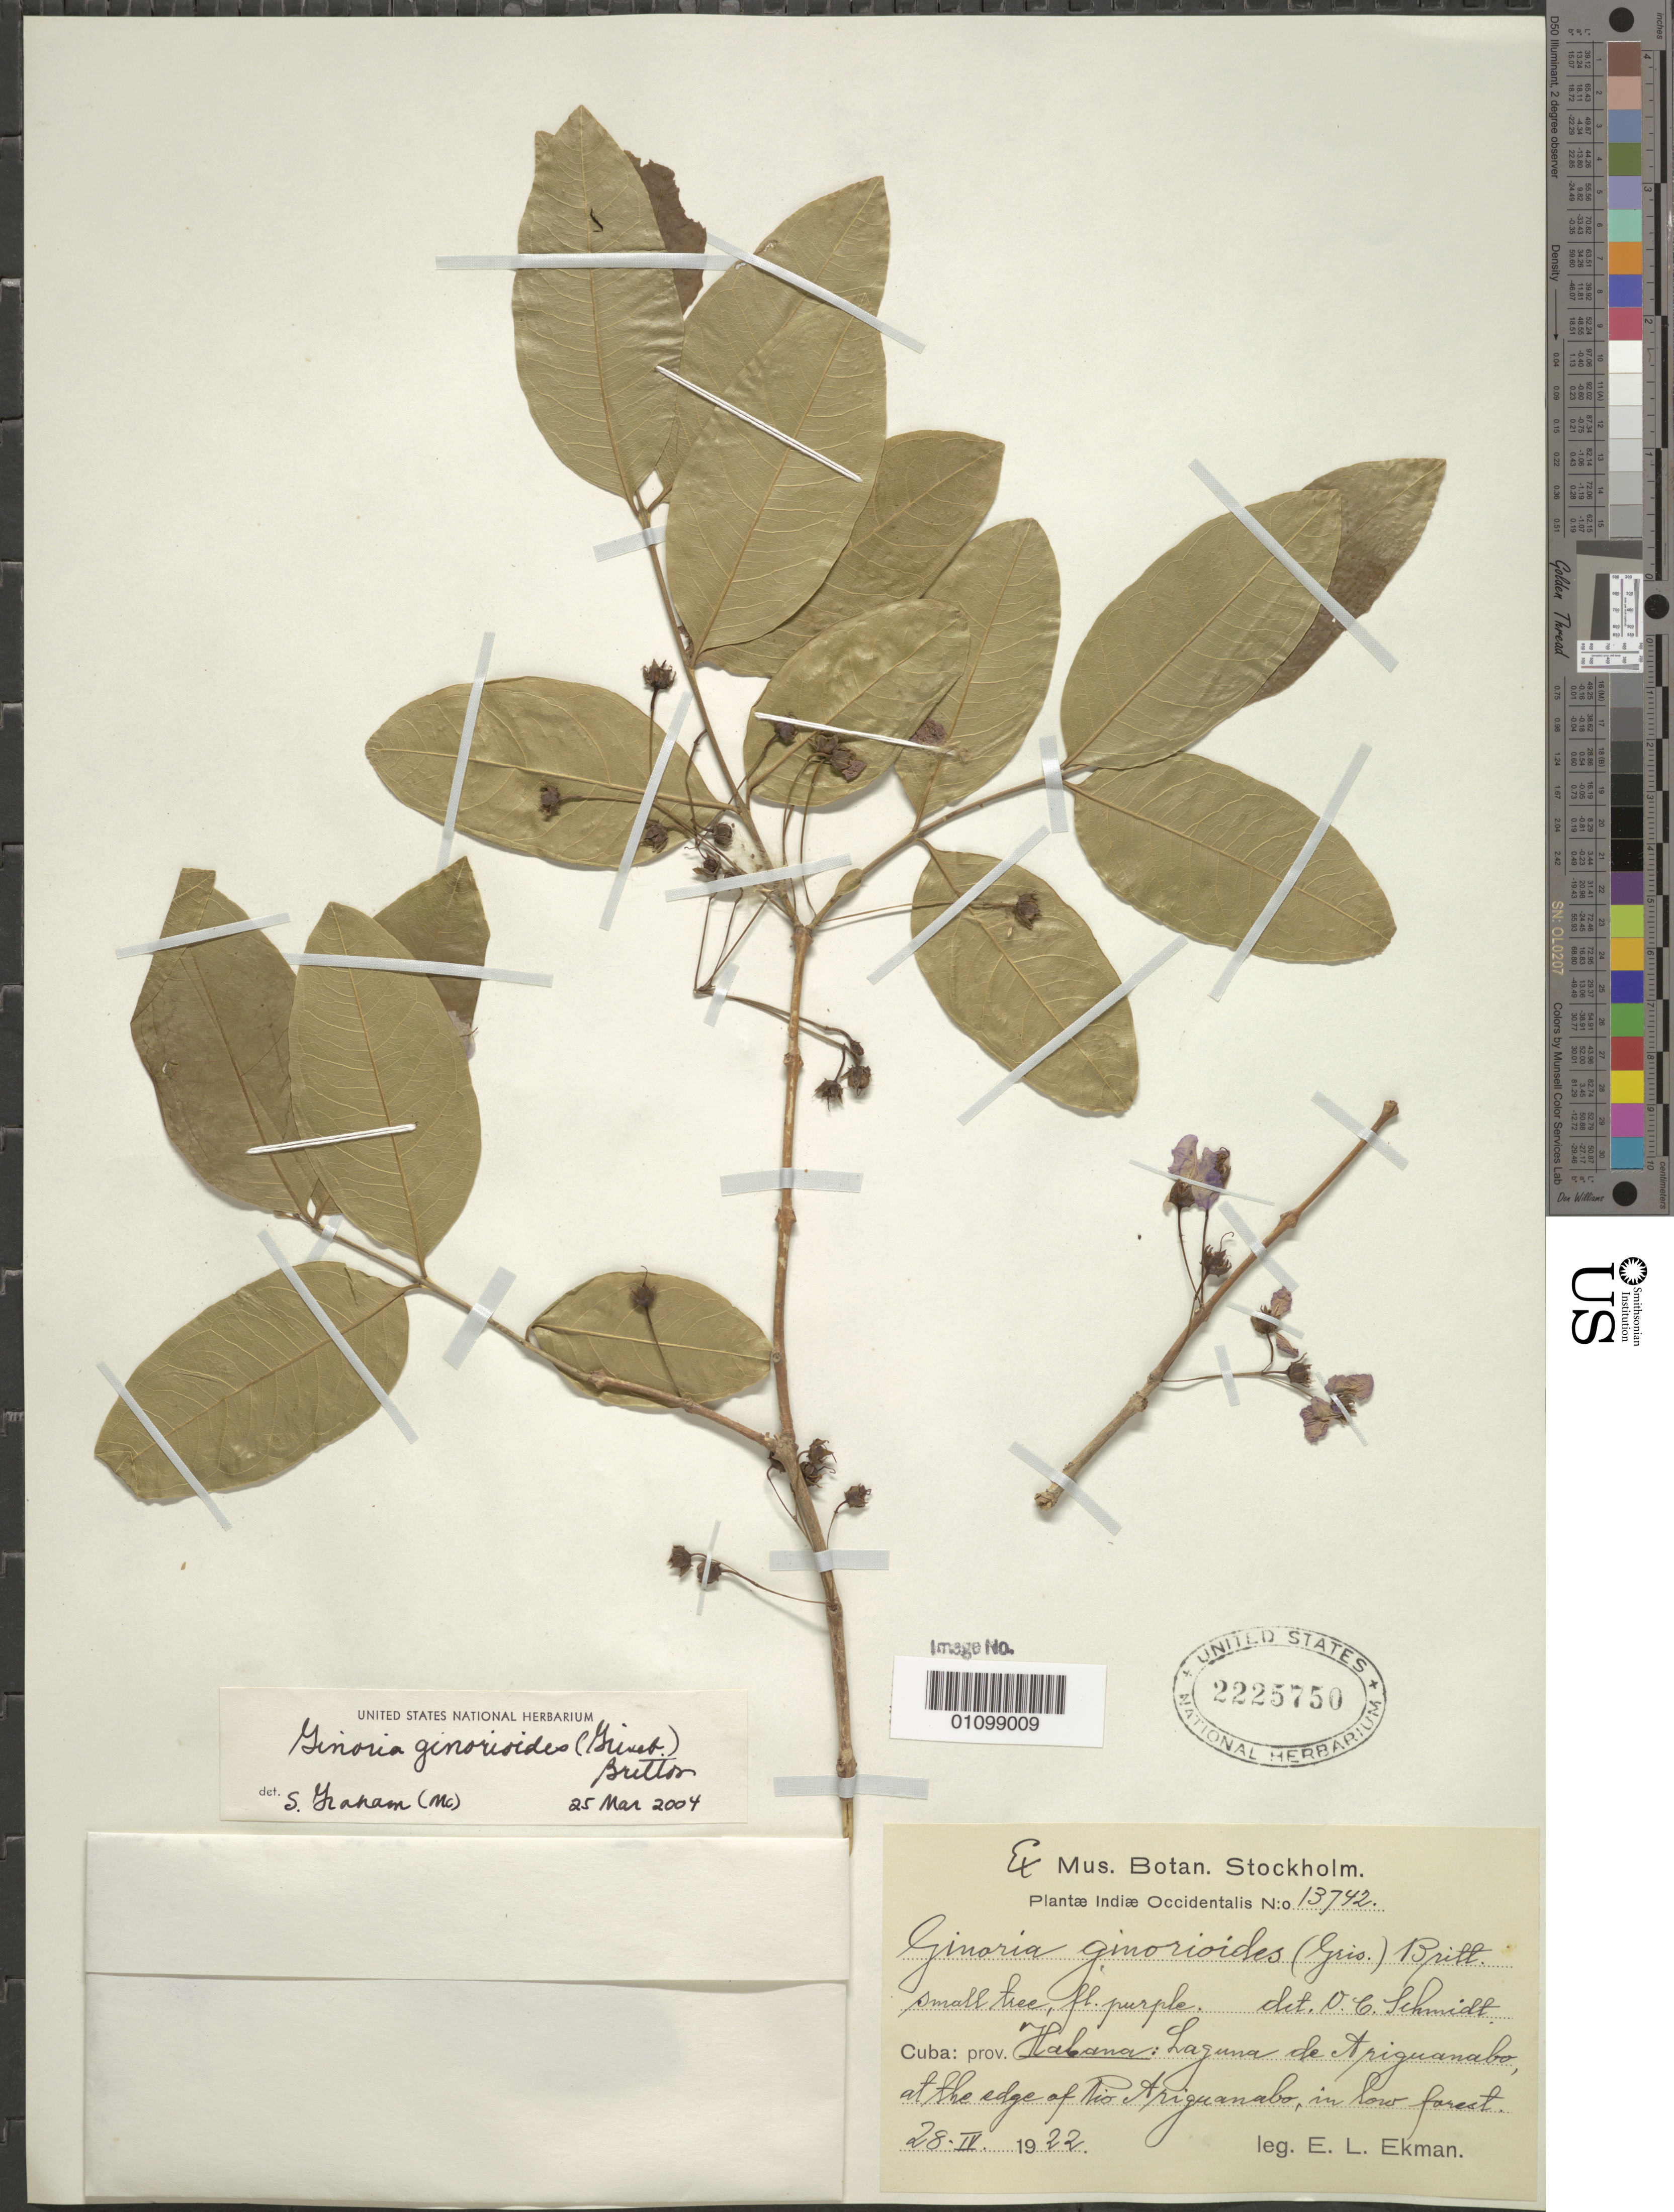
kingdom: Plantae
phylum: Tracheophyta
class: Magnoliopsida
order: Myrtales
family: Lythraceae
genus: Ginoria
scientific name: Ginoria ginorioides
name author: (Griseb.) Britton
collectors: E. L. Ekman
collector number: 13742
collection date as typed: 28 Apr 1922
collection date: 1922-04-28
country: Cuba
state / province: La Habana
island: Cuba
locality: Laguna de Ariguanabo at the edge of the Ariguanabo, in low forest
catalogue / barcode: US 2225750